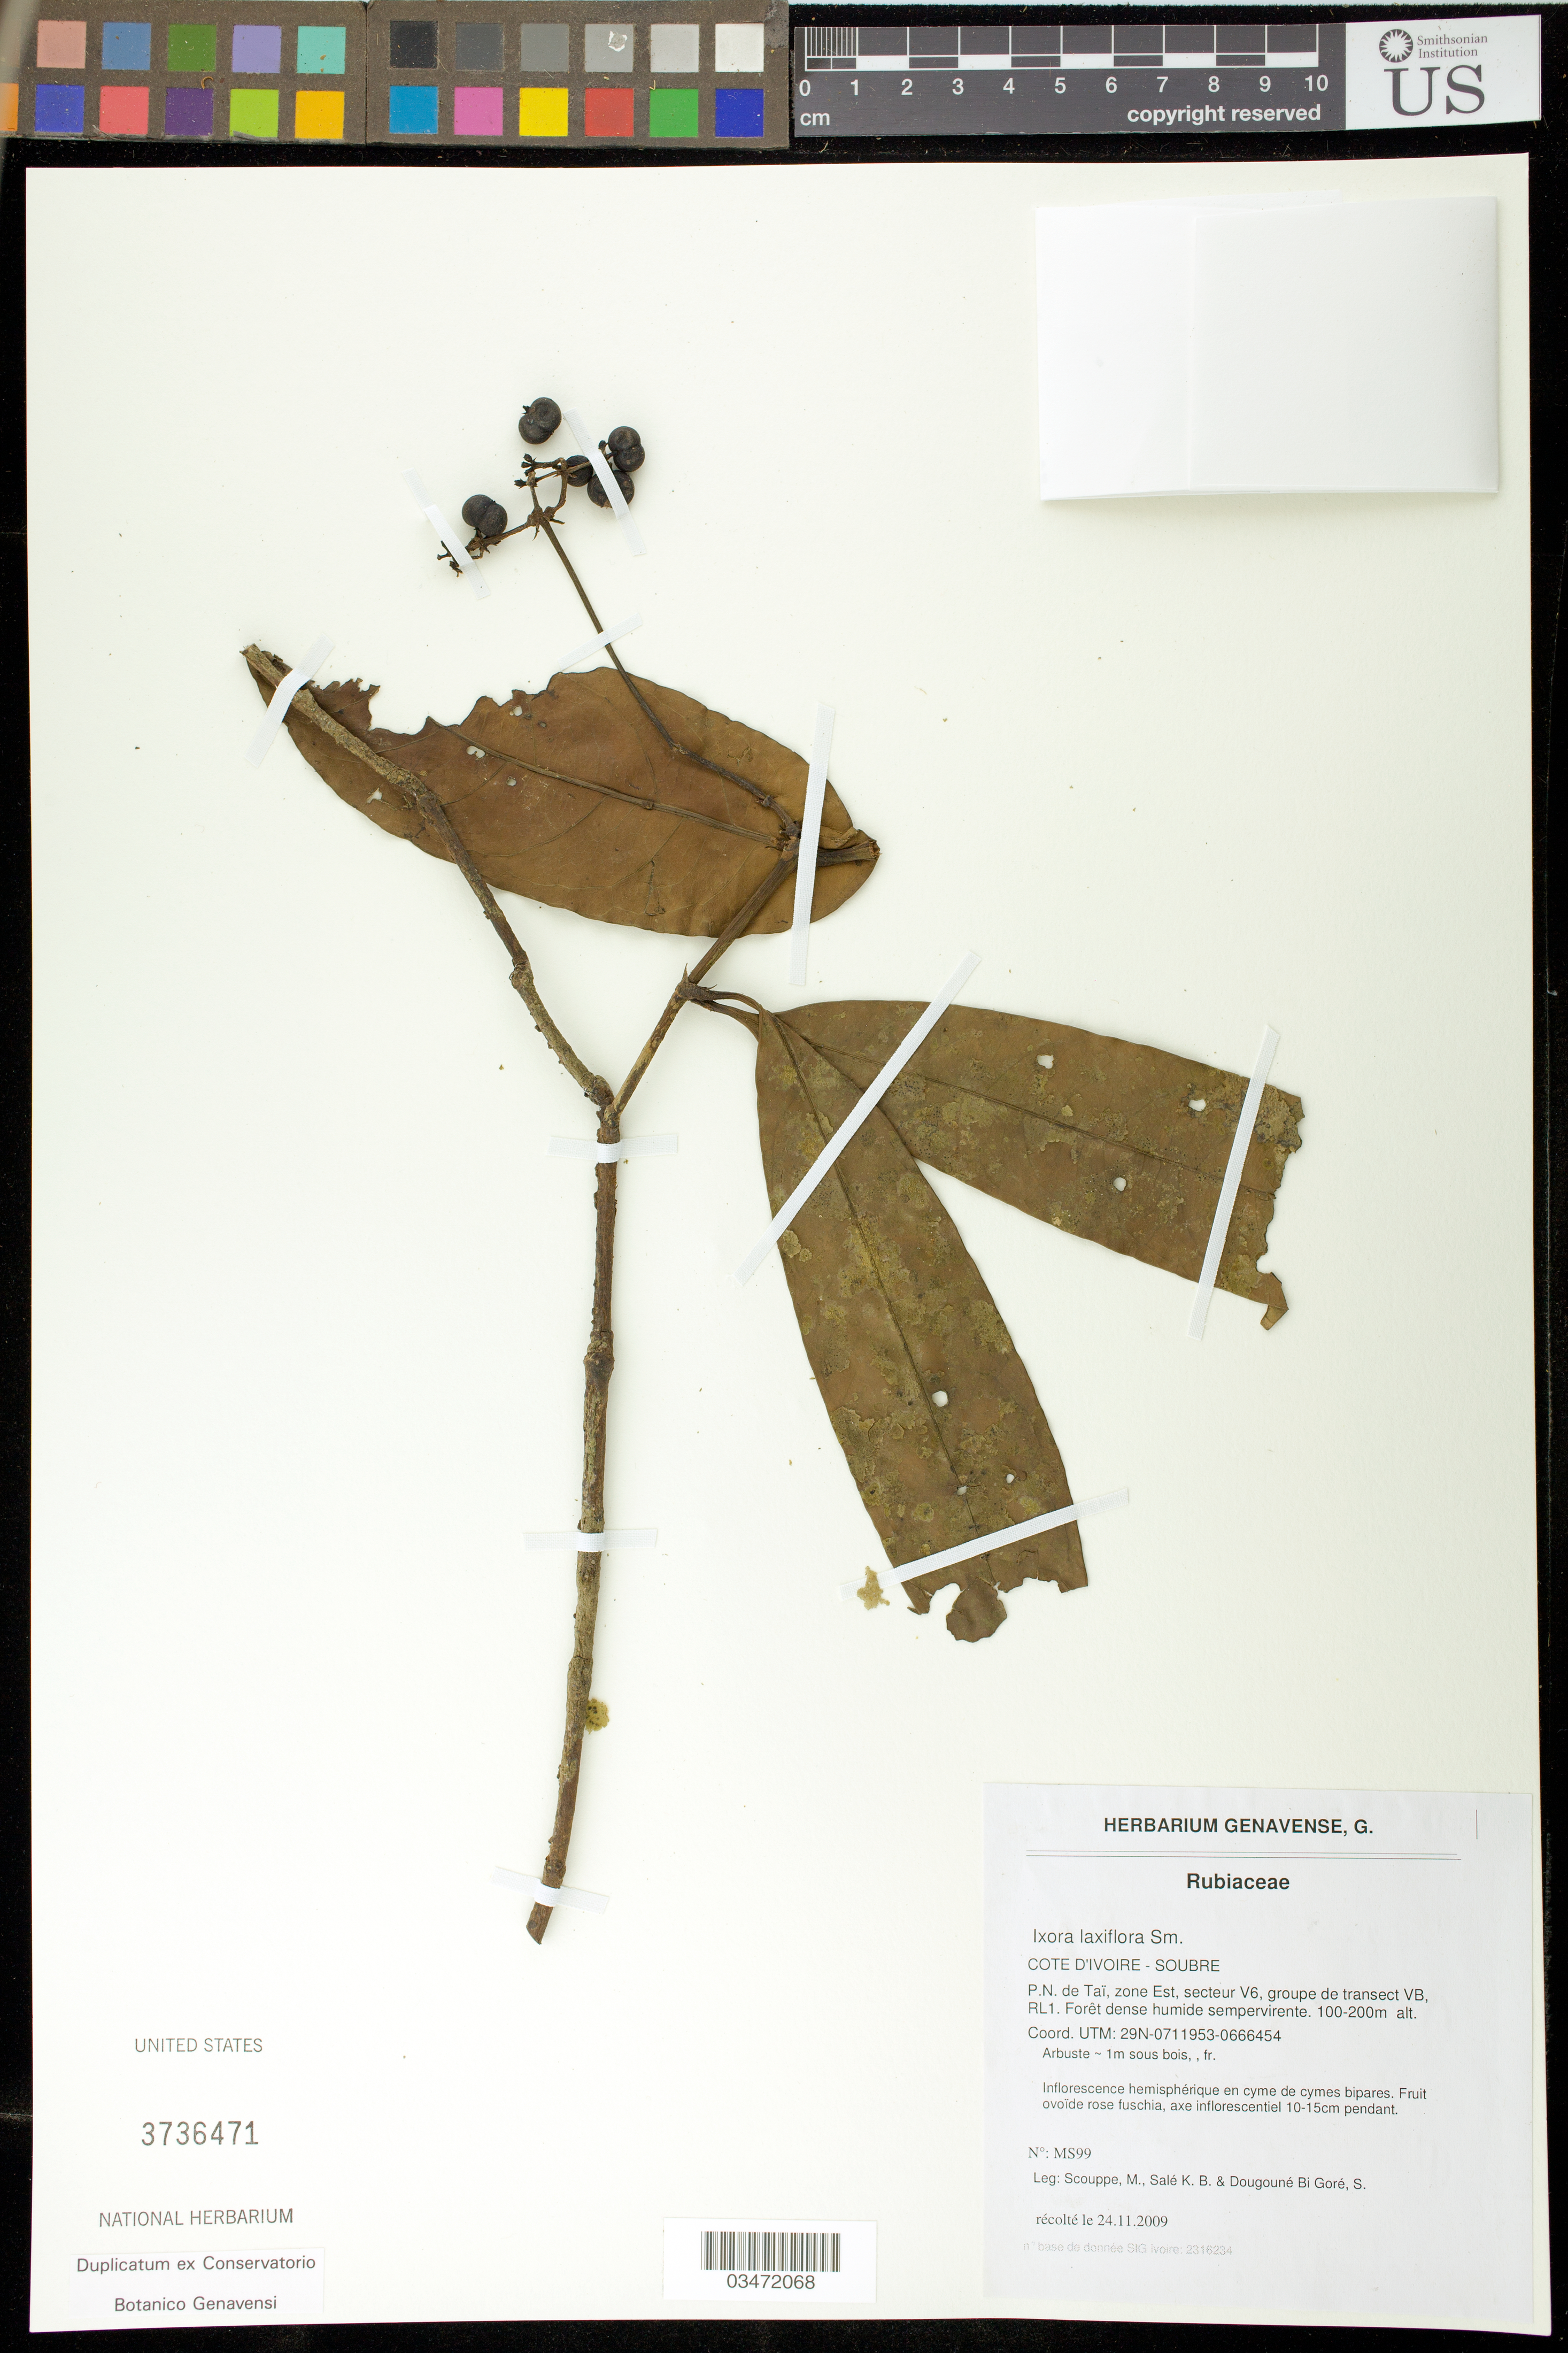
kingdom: Plantae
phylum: Tracheophyta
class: Magnoliopsida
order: Gentianales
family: Rubiaceae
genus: Ixora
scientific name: Ixora laxiflora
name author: Sm.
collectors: M. Scouppe, K. Sale & S. Dougoné Bi Gore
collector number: MS99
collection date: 2009-11-24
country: Ivory Coast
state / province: Bas-Sassandra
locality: Soubre. P.N. de Taï, zone Est, secteur V6, groupe de transect VB, RL1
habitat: Forêt dense humide sempervirente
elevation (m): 100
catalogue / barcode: US 3736471